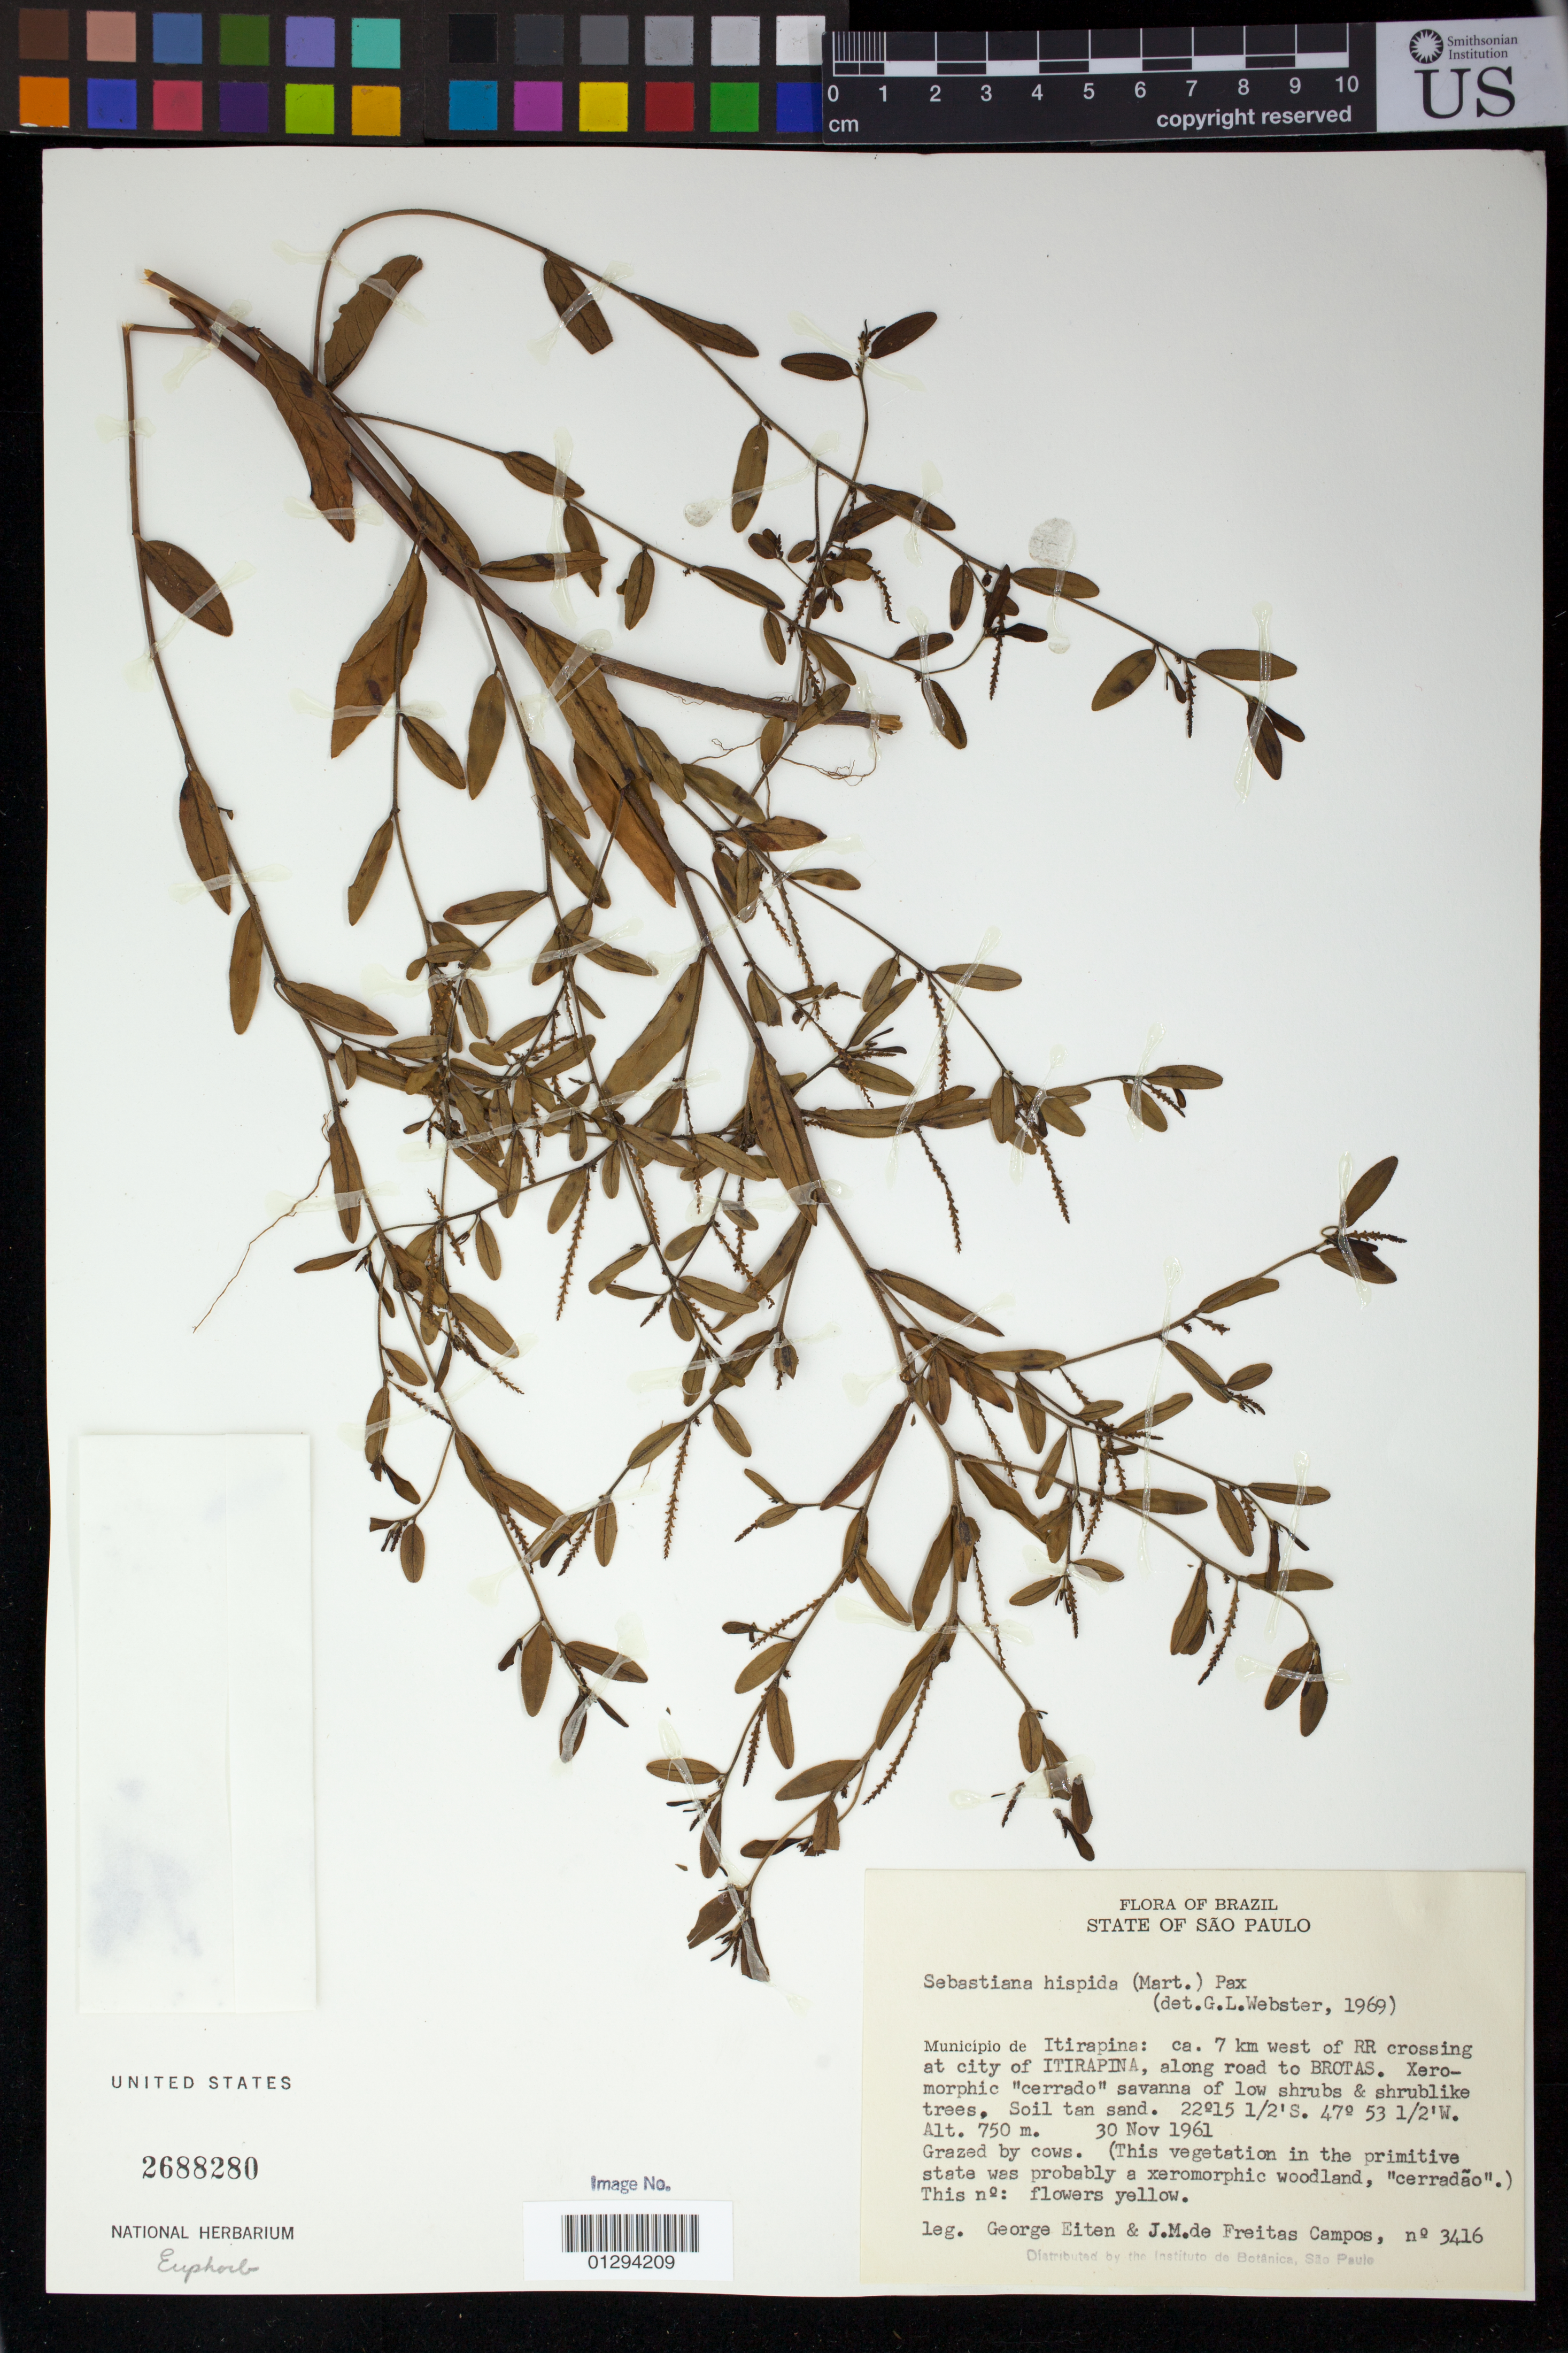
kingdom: Plantae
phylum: Tracheophyta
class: Magnoliopsida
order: Malpighiales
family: Euphorbiaceae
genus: Sebastiania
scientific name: Sebastiania hispida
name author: (Mart.) Pax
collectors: G. Eiten & J. M. F. Campos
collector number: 3416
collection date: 1961-11-30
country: Brazil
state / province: Sao Paulo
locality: Municipio de Itirapina: ca. 7 km west of RR crossing at city of ITIRAPINA, along road to BROTAS.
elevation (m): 750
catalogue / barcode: US 2688280